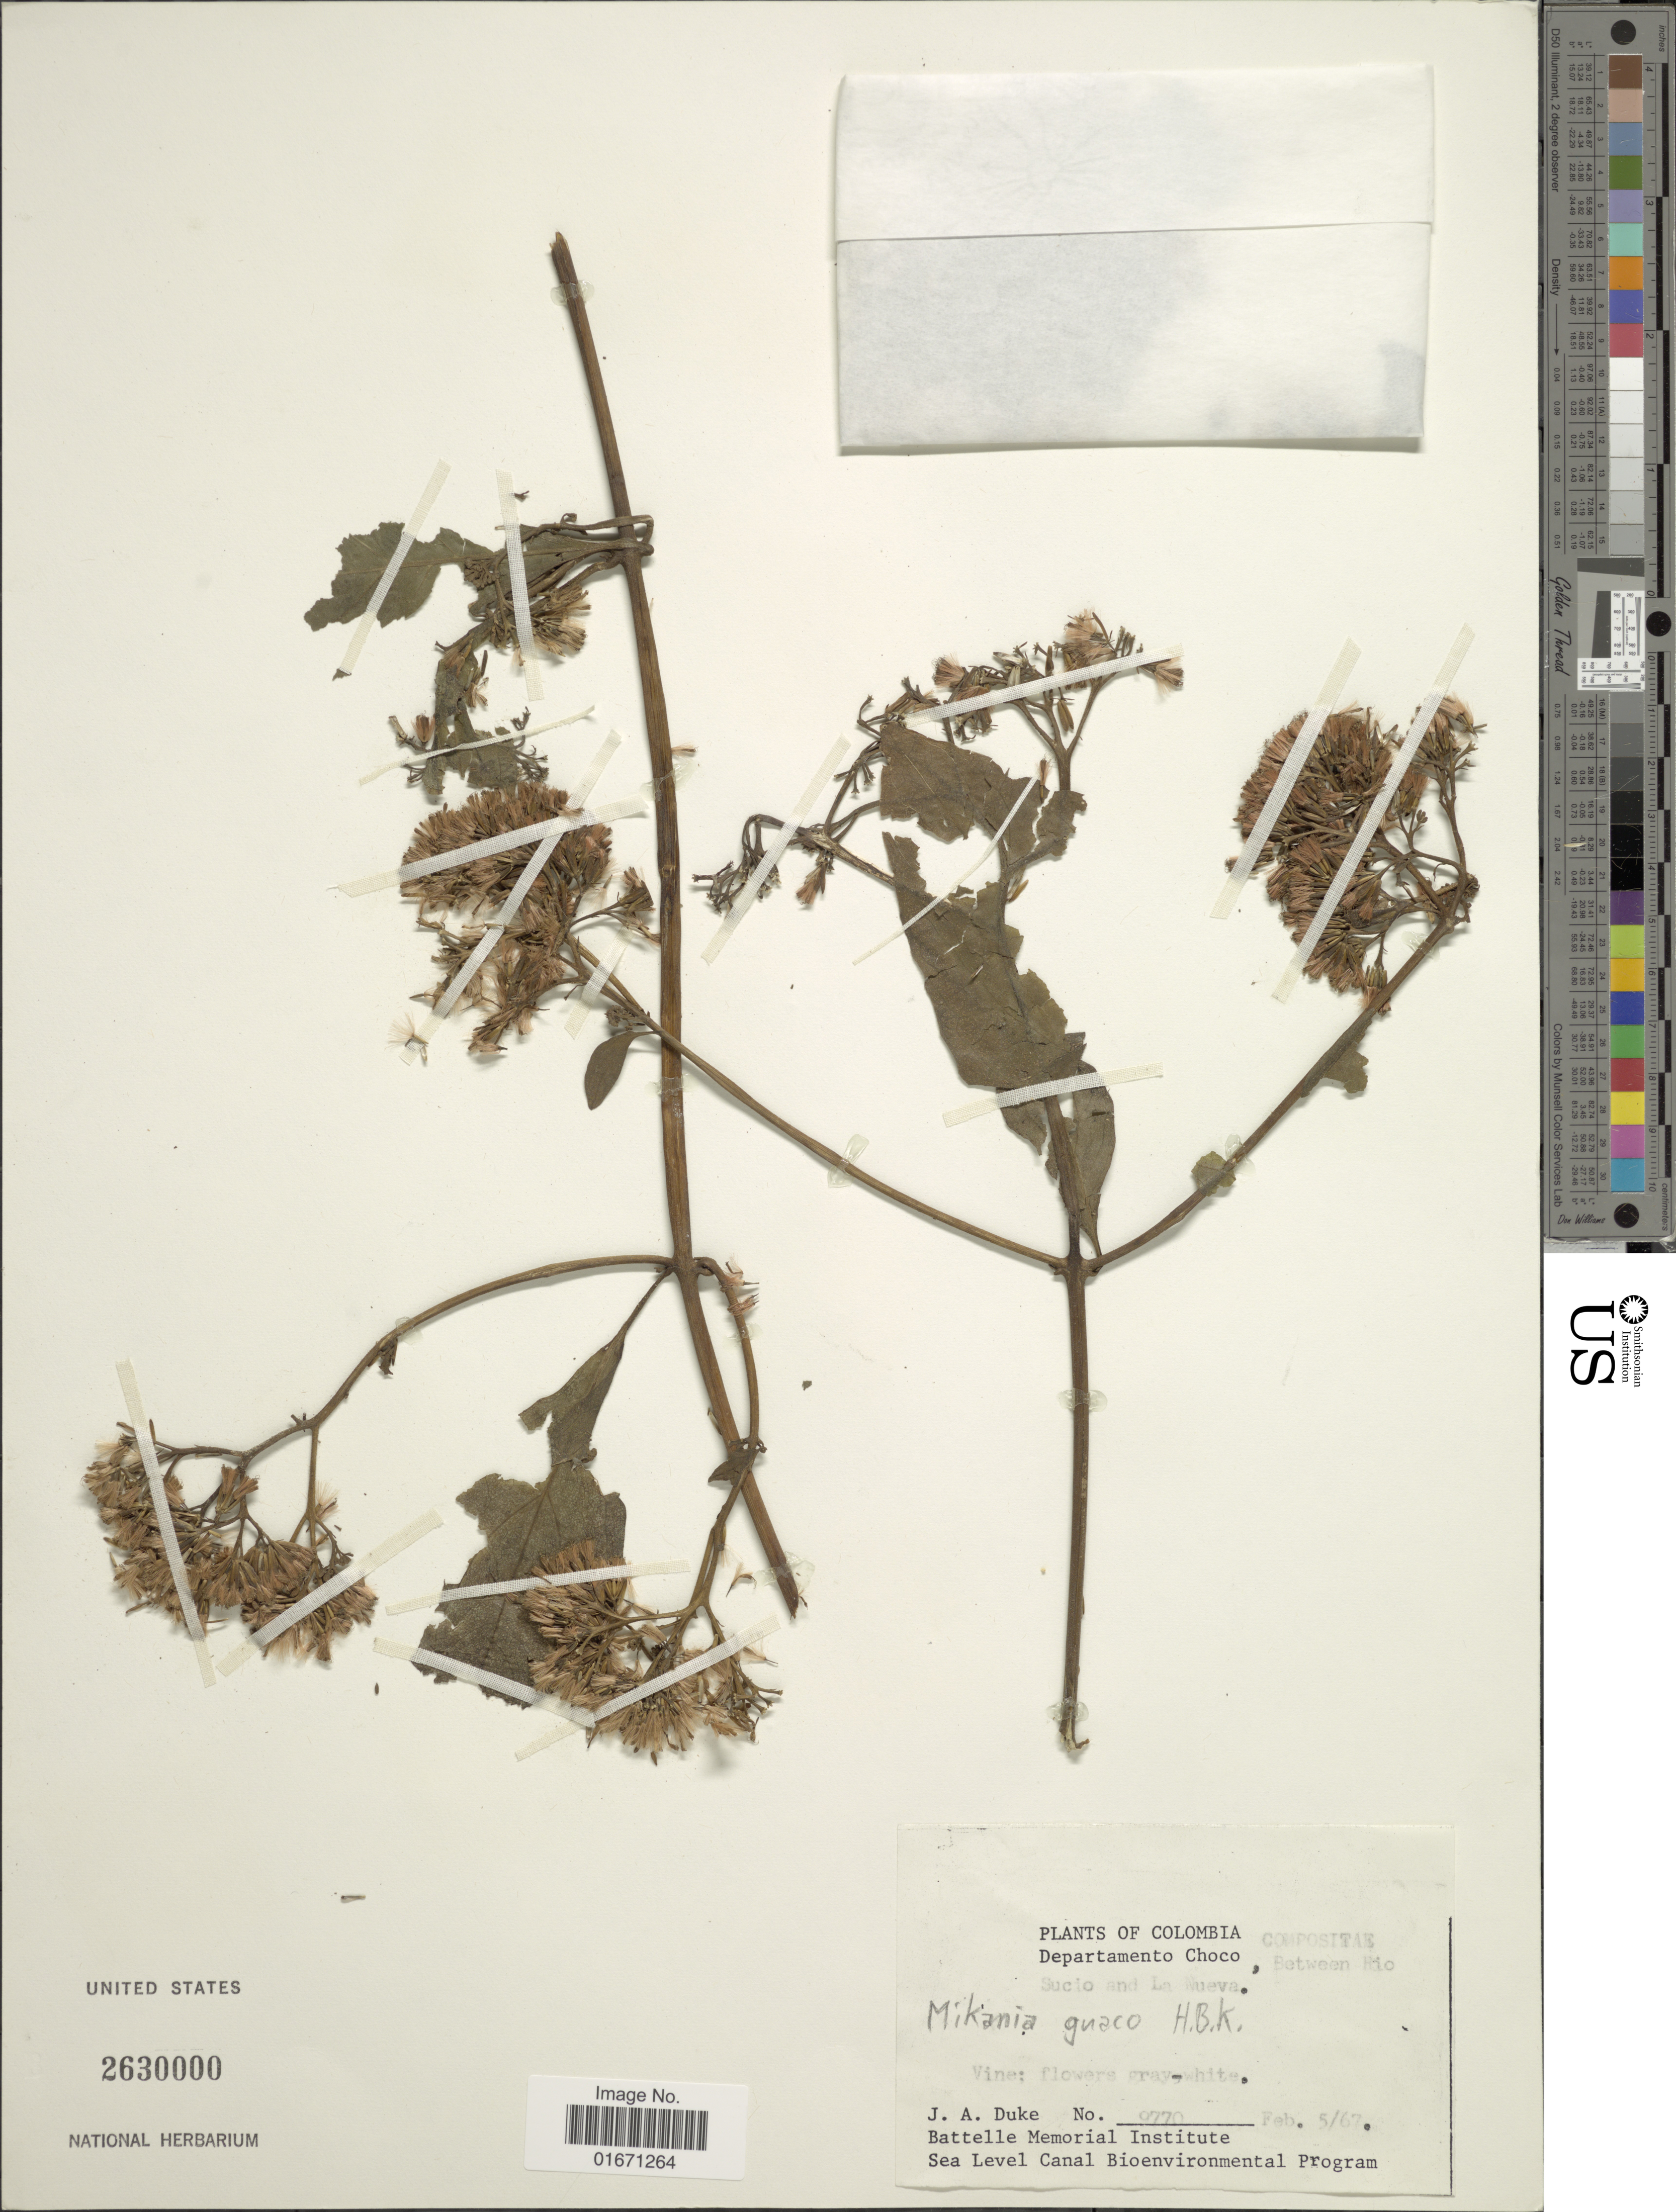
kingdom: Plantae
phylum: Tracheophyta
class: Magnoliopsida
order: Asterales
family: Asteraceae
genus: Mikania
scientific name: Mikania guaco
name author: Humb. & Bonpl.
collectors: J. A. Duke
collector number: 9770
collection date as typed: Transcribed d/m/y: 5/2/67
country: Colombia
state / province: Chocó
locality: Between Rio Sucio and La Nueva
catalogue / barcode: US 2630000